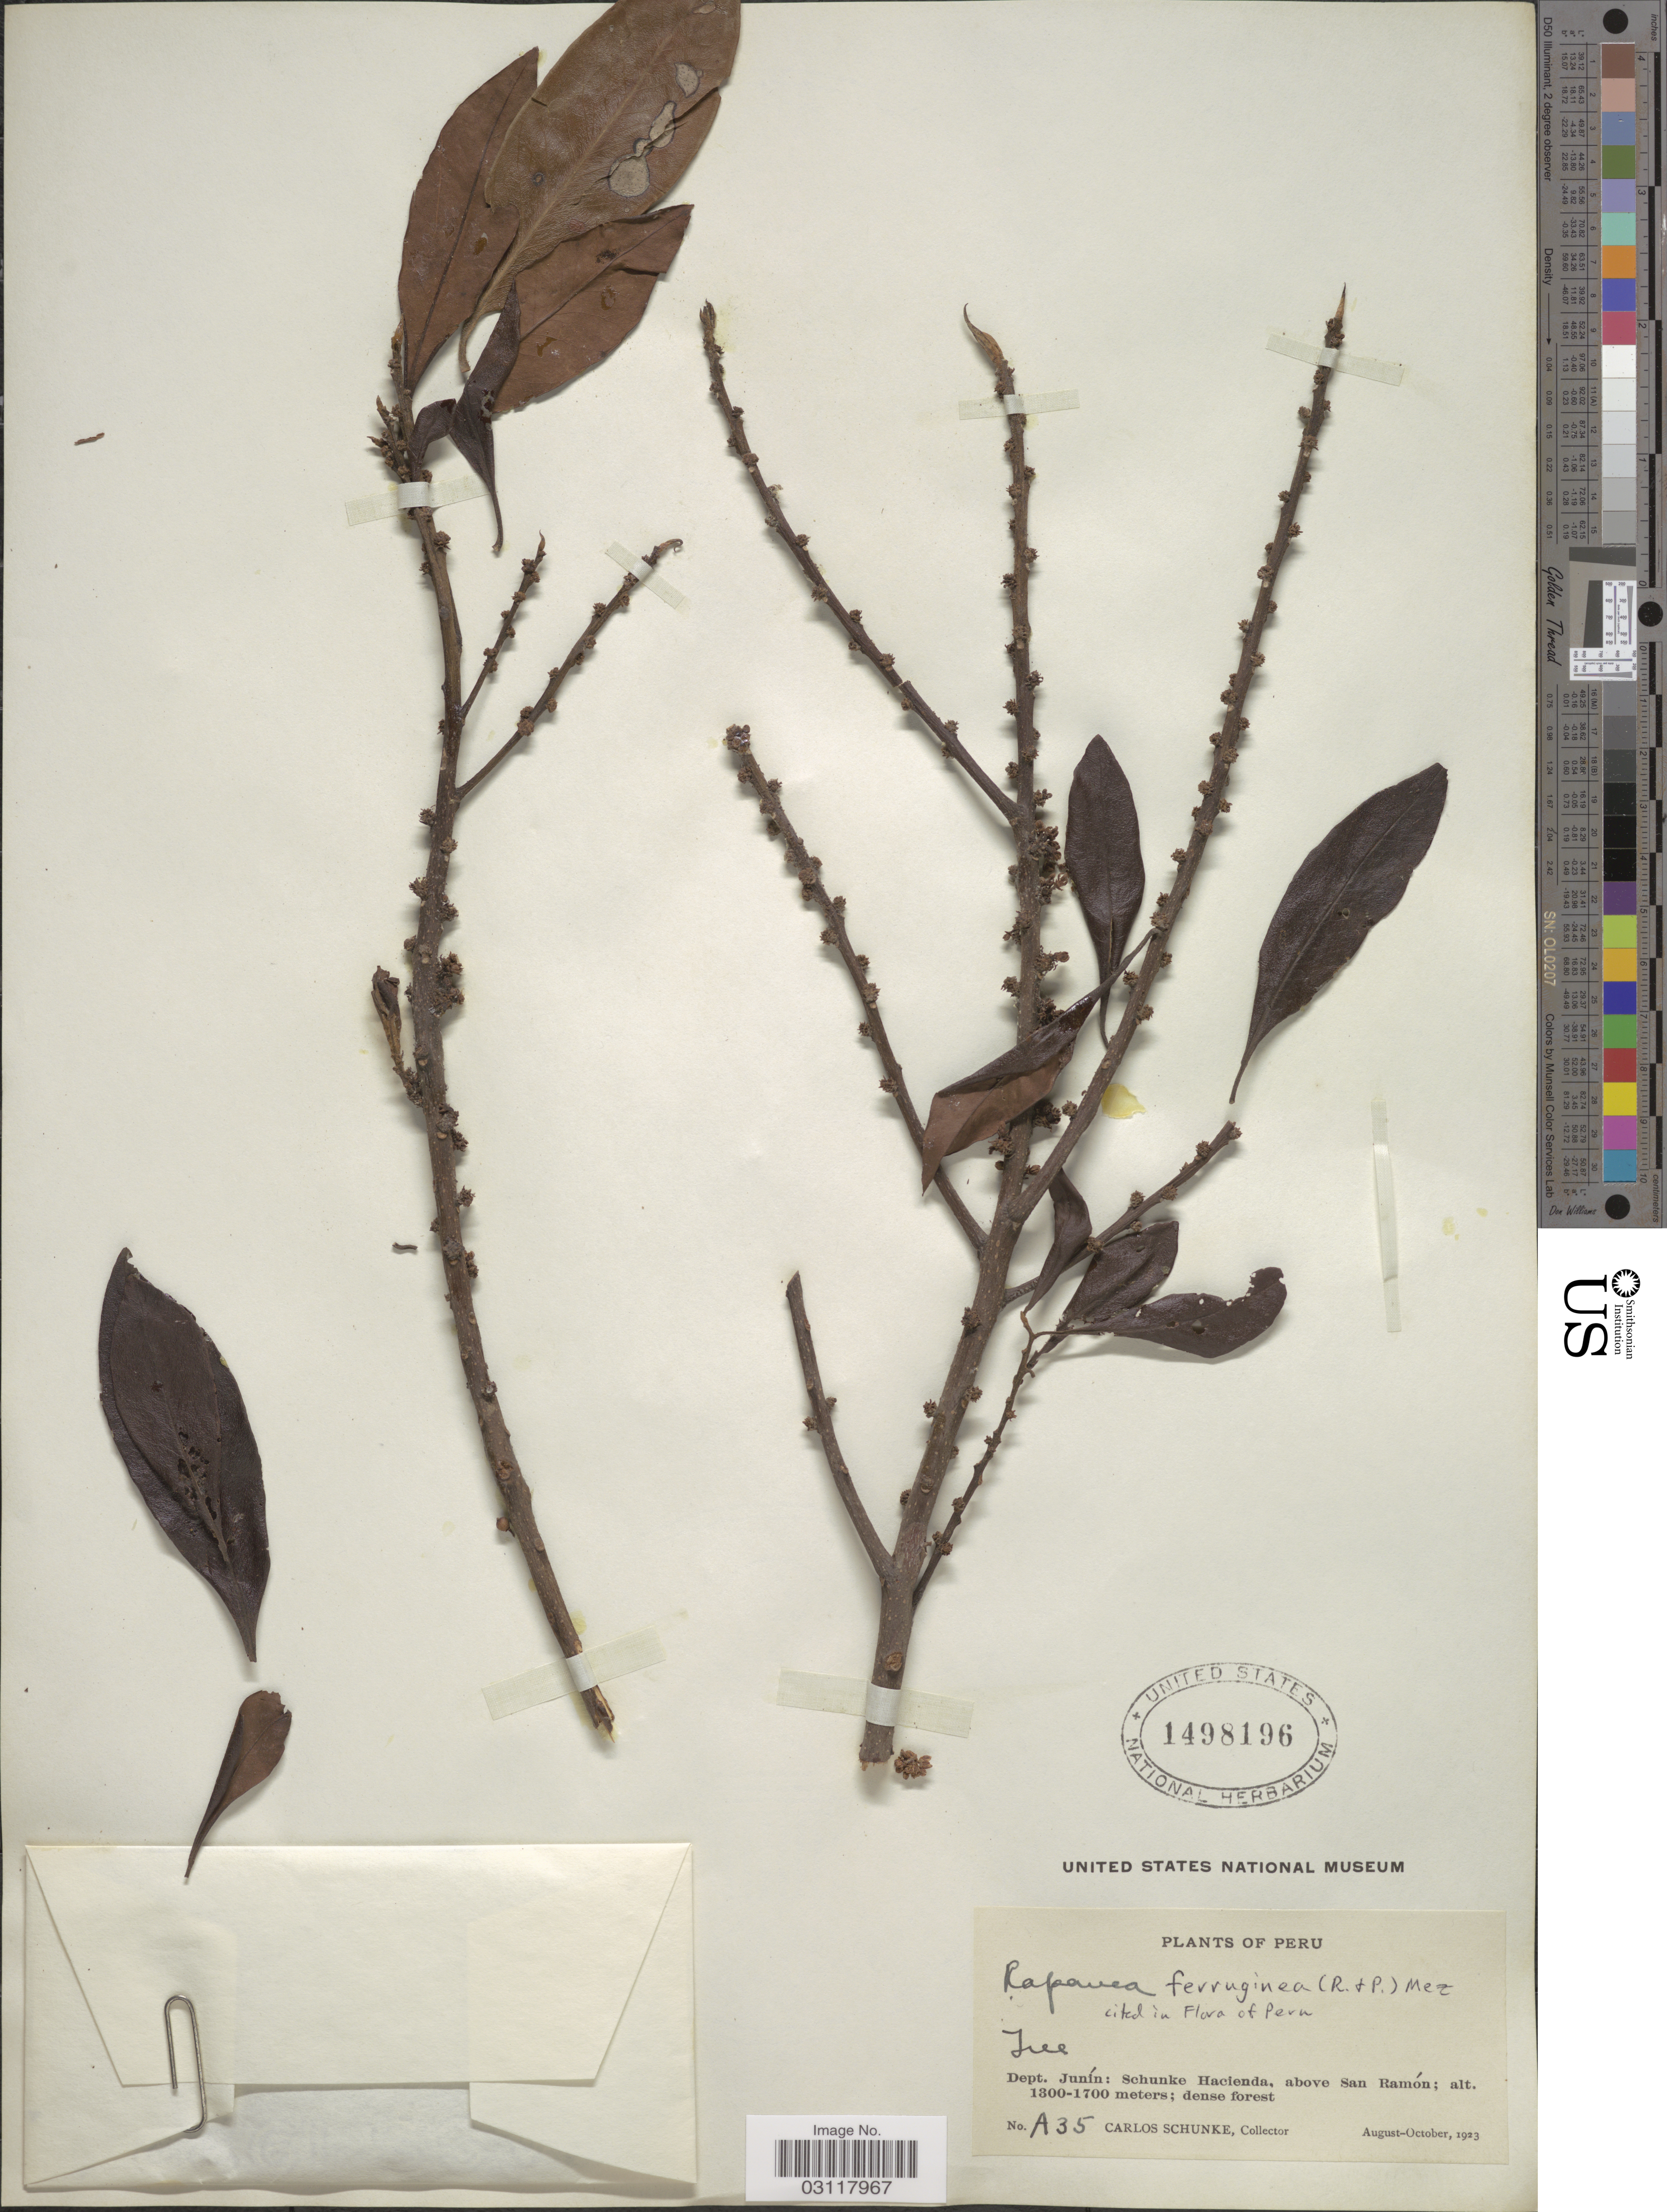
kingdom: Plantae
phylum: Tracheophyta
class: Magnoliopsida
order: Ericales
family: Primulaceae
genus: Rapanea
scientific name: Rapanea ferruginea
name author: (Ruiz & Pav.) Mez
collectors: C. Schunke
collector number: A35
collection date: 1923-08/1923-10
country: Peru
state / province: Junín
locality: Dept. Junín: Schunke Hacienda, above San Ramón.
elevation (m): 1300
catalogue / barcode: US 1498196